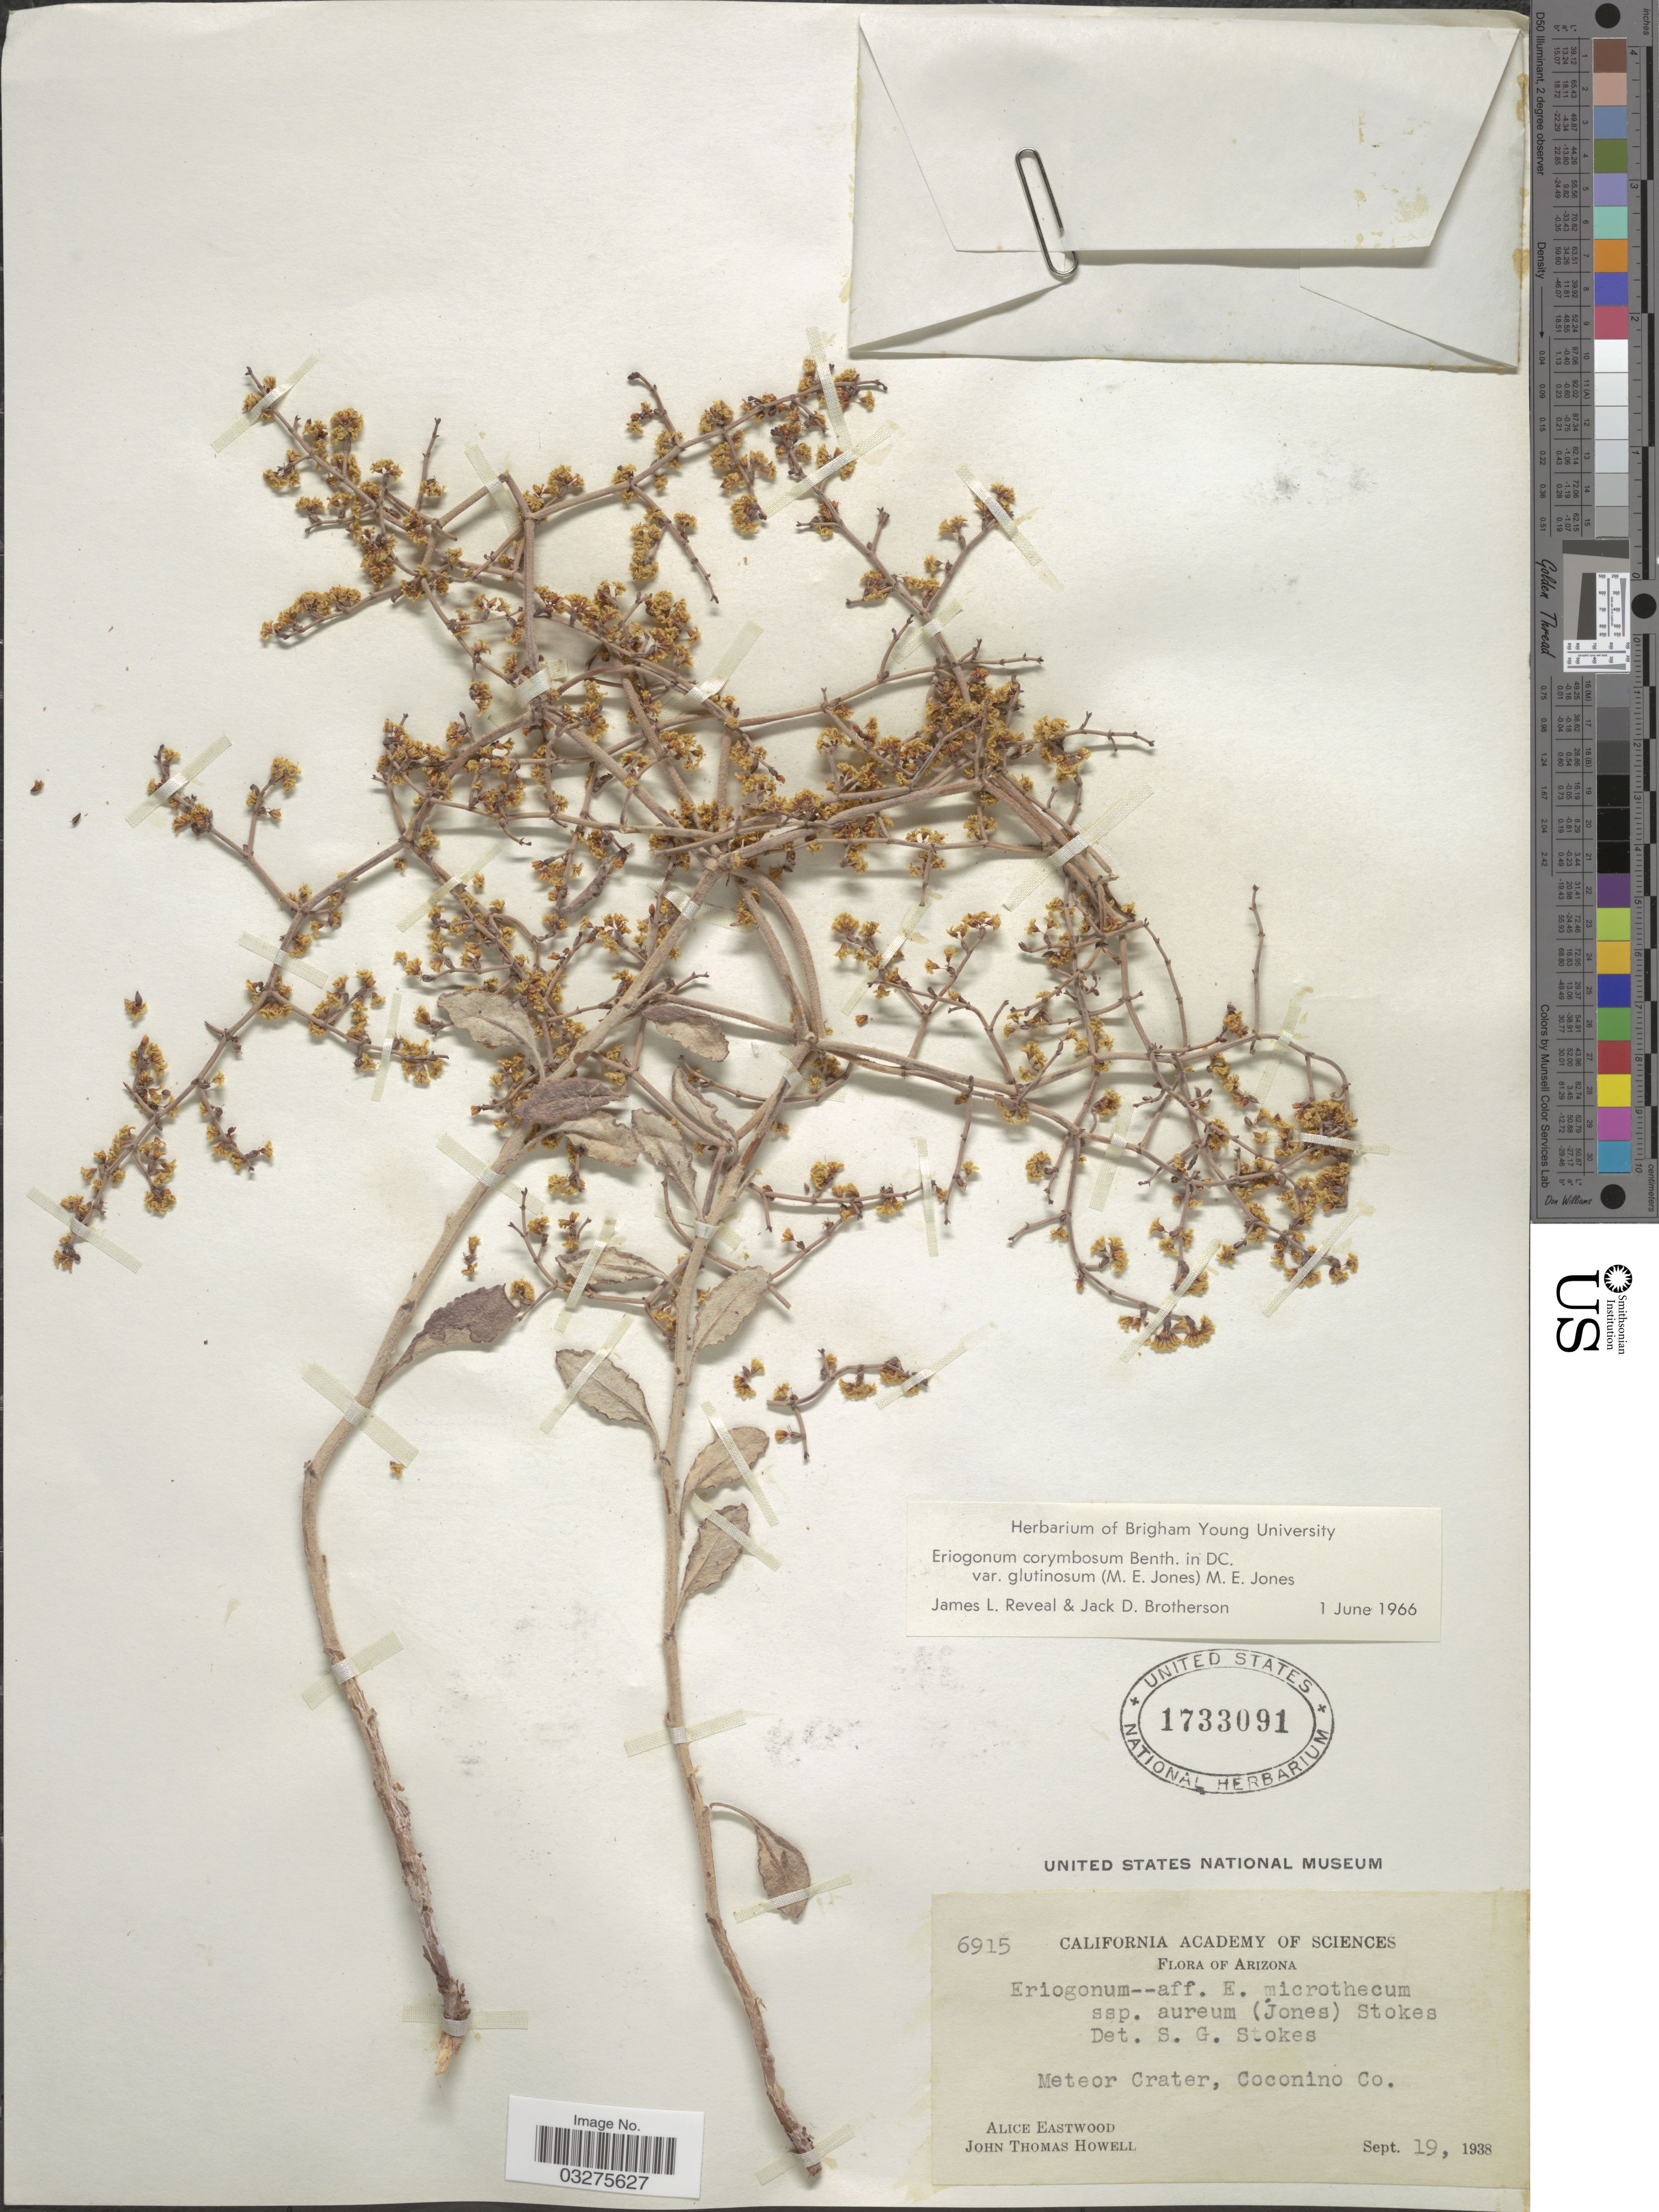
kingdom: Plantae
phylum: Tracheophyta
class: Magnoliopsida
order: Caryophyllales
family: Polygonaceae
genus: Eriogonum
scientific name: Eriogonum corymbosum var. glutinosum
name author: (M.E. Jones) M.E. Jones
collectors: A. Eastwood & J. T. Howell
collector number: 6915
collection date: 1938-09-19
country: United States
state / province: Arizona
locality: Meteor Crater, Coconino Co.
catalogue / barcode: US 1733091